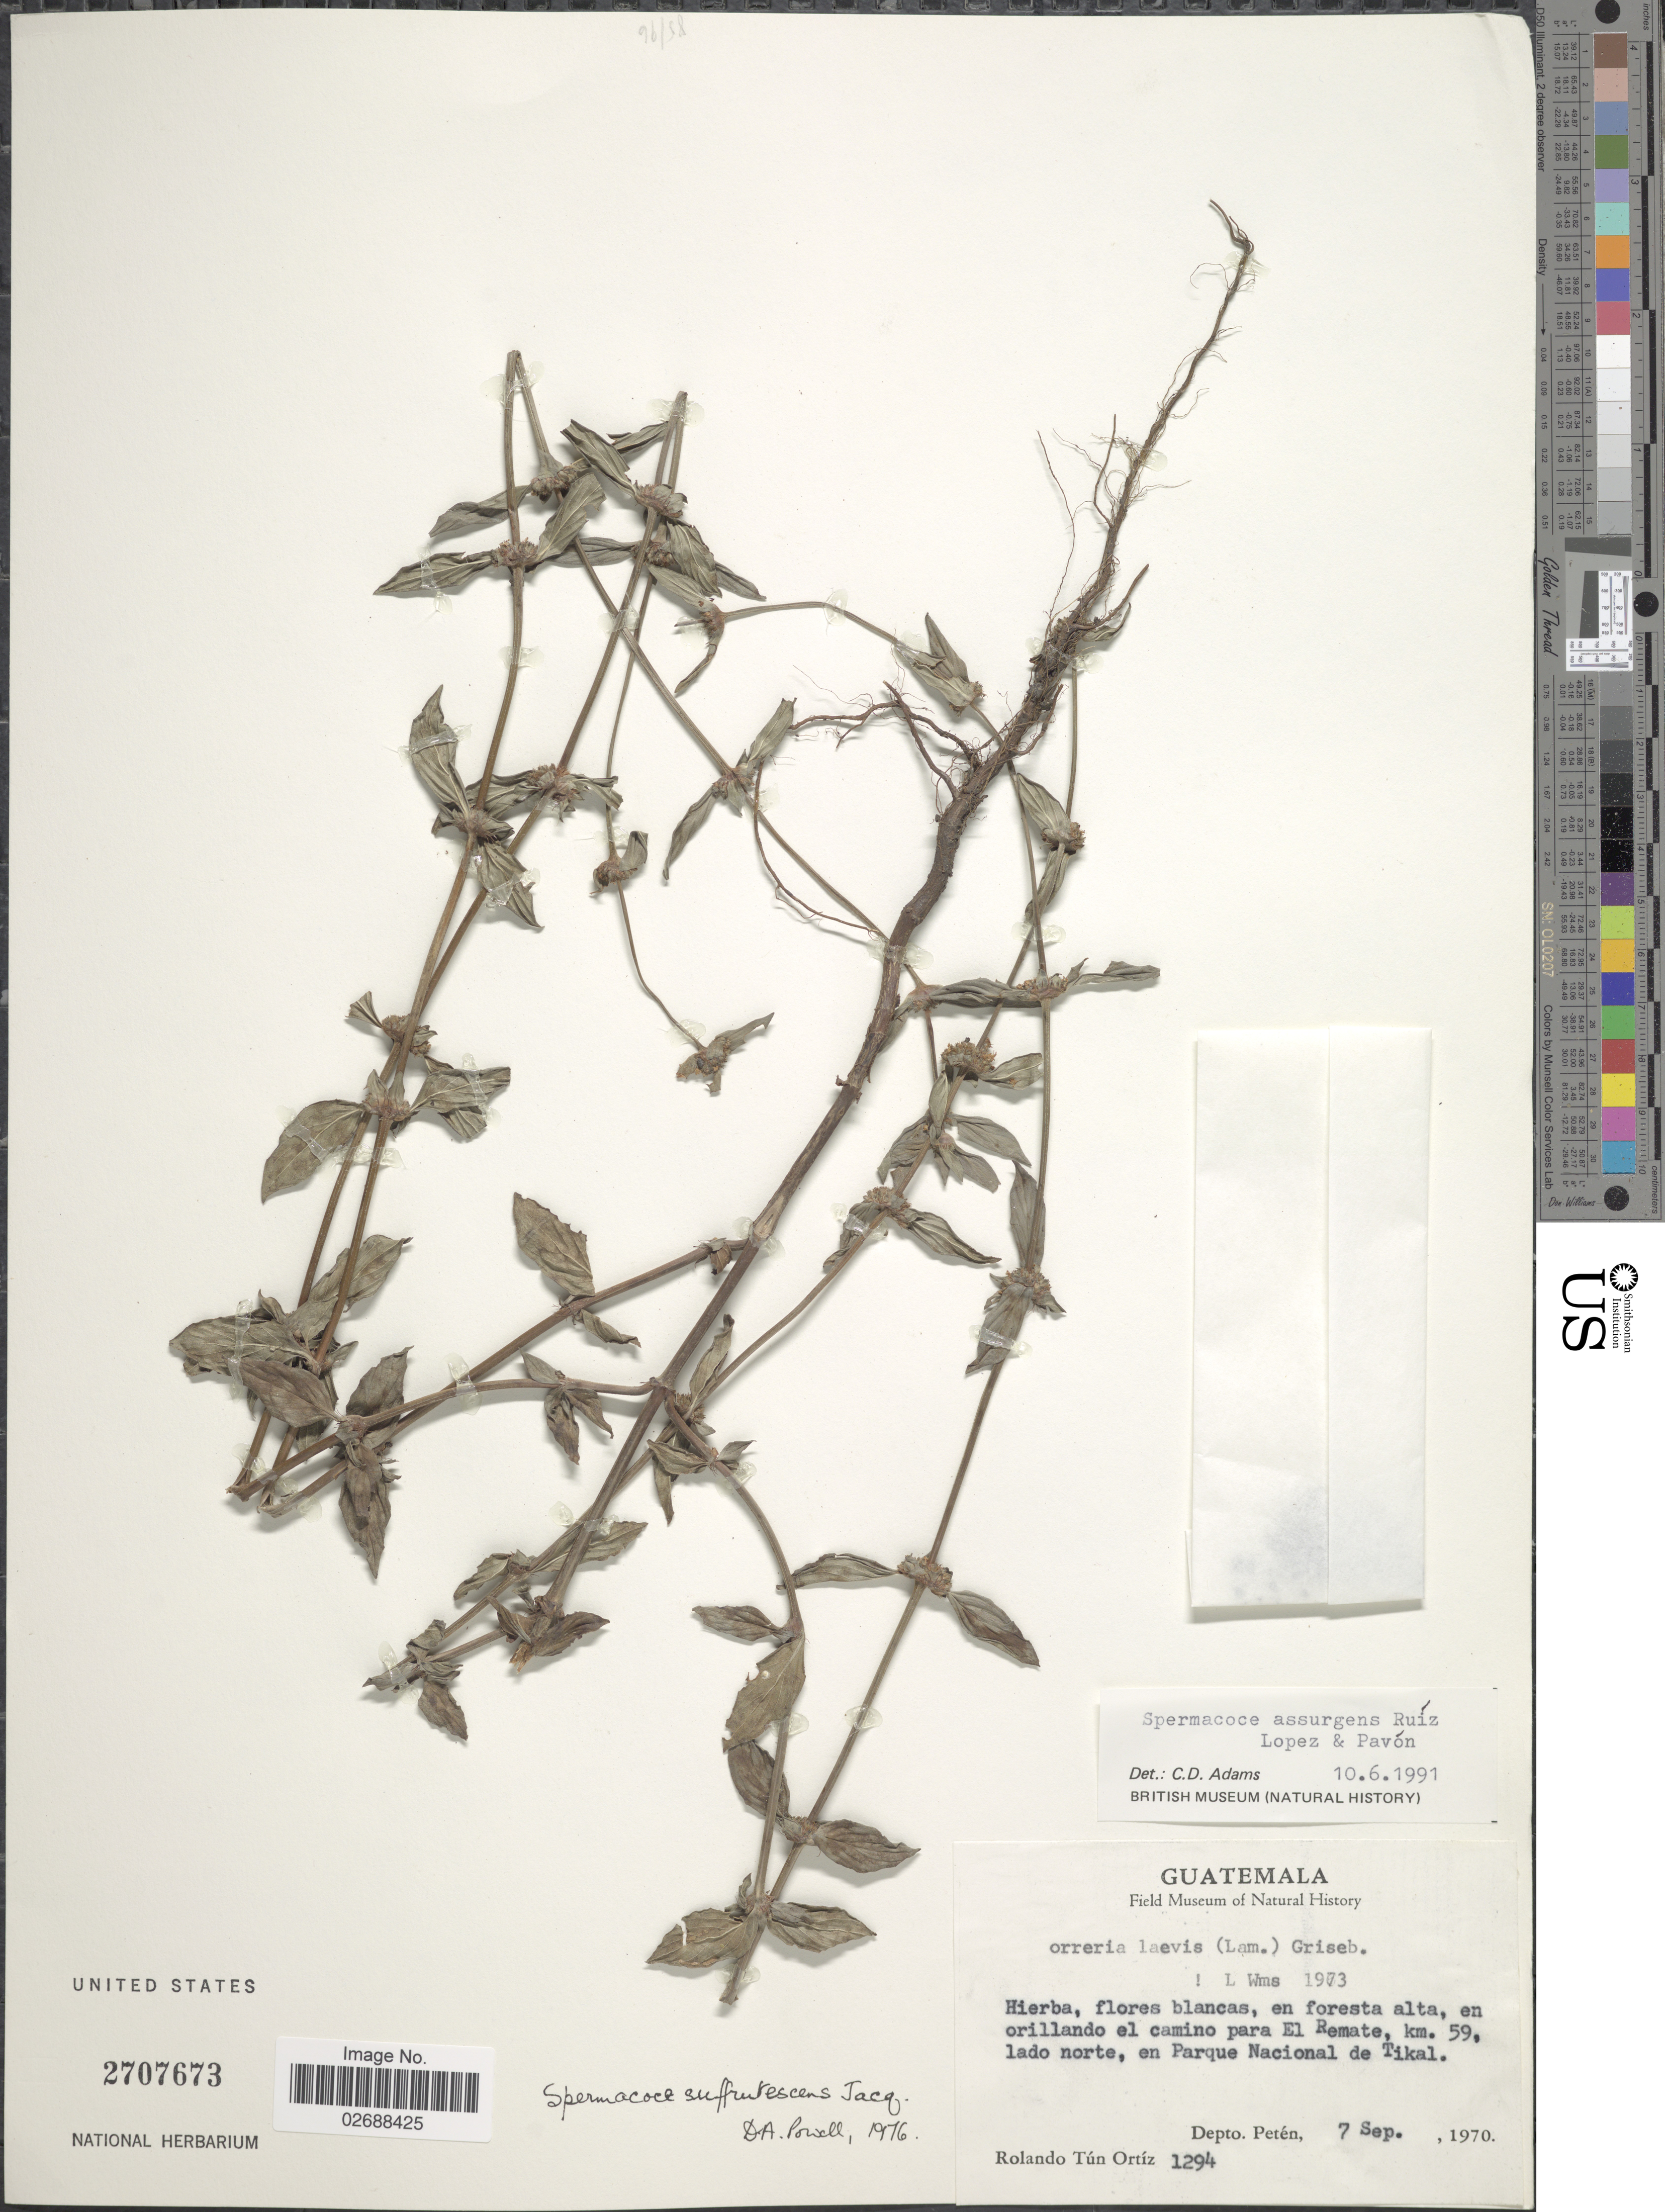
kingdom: Plantae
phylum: Tracheophyta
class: Magnoliopsida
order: Gentianales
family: Rubiaceae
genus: Spermacoce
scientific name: Spermacoce assurgens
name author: Ruiz & Pav.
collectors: R. T. Ortíz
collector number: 1294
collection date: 1970-09-07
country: Guatemala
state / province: El Petén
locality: En orillando el camino para El Remate, km. 59, lado norte, en Parque Nacional de Tikal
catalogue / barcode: US 2707673